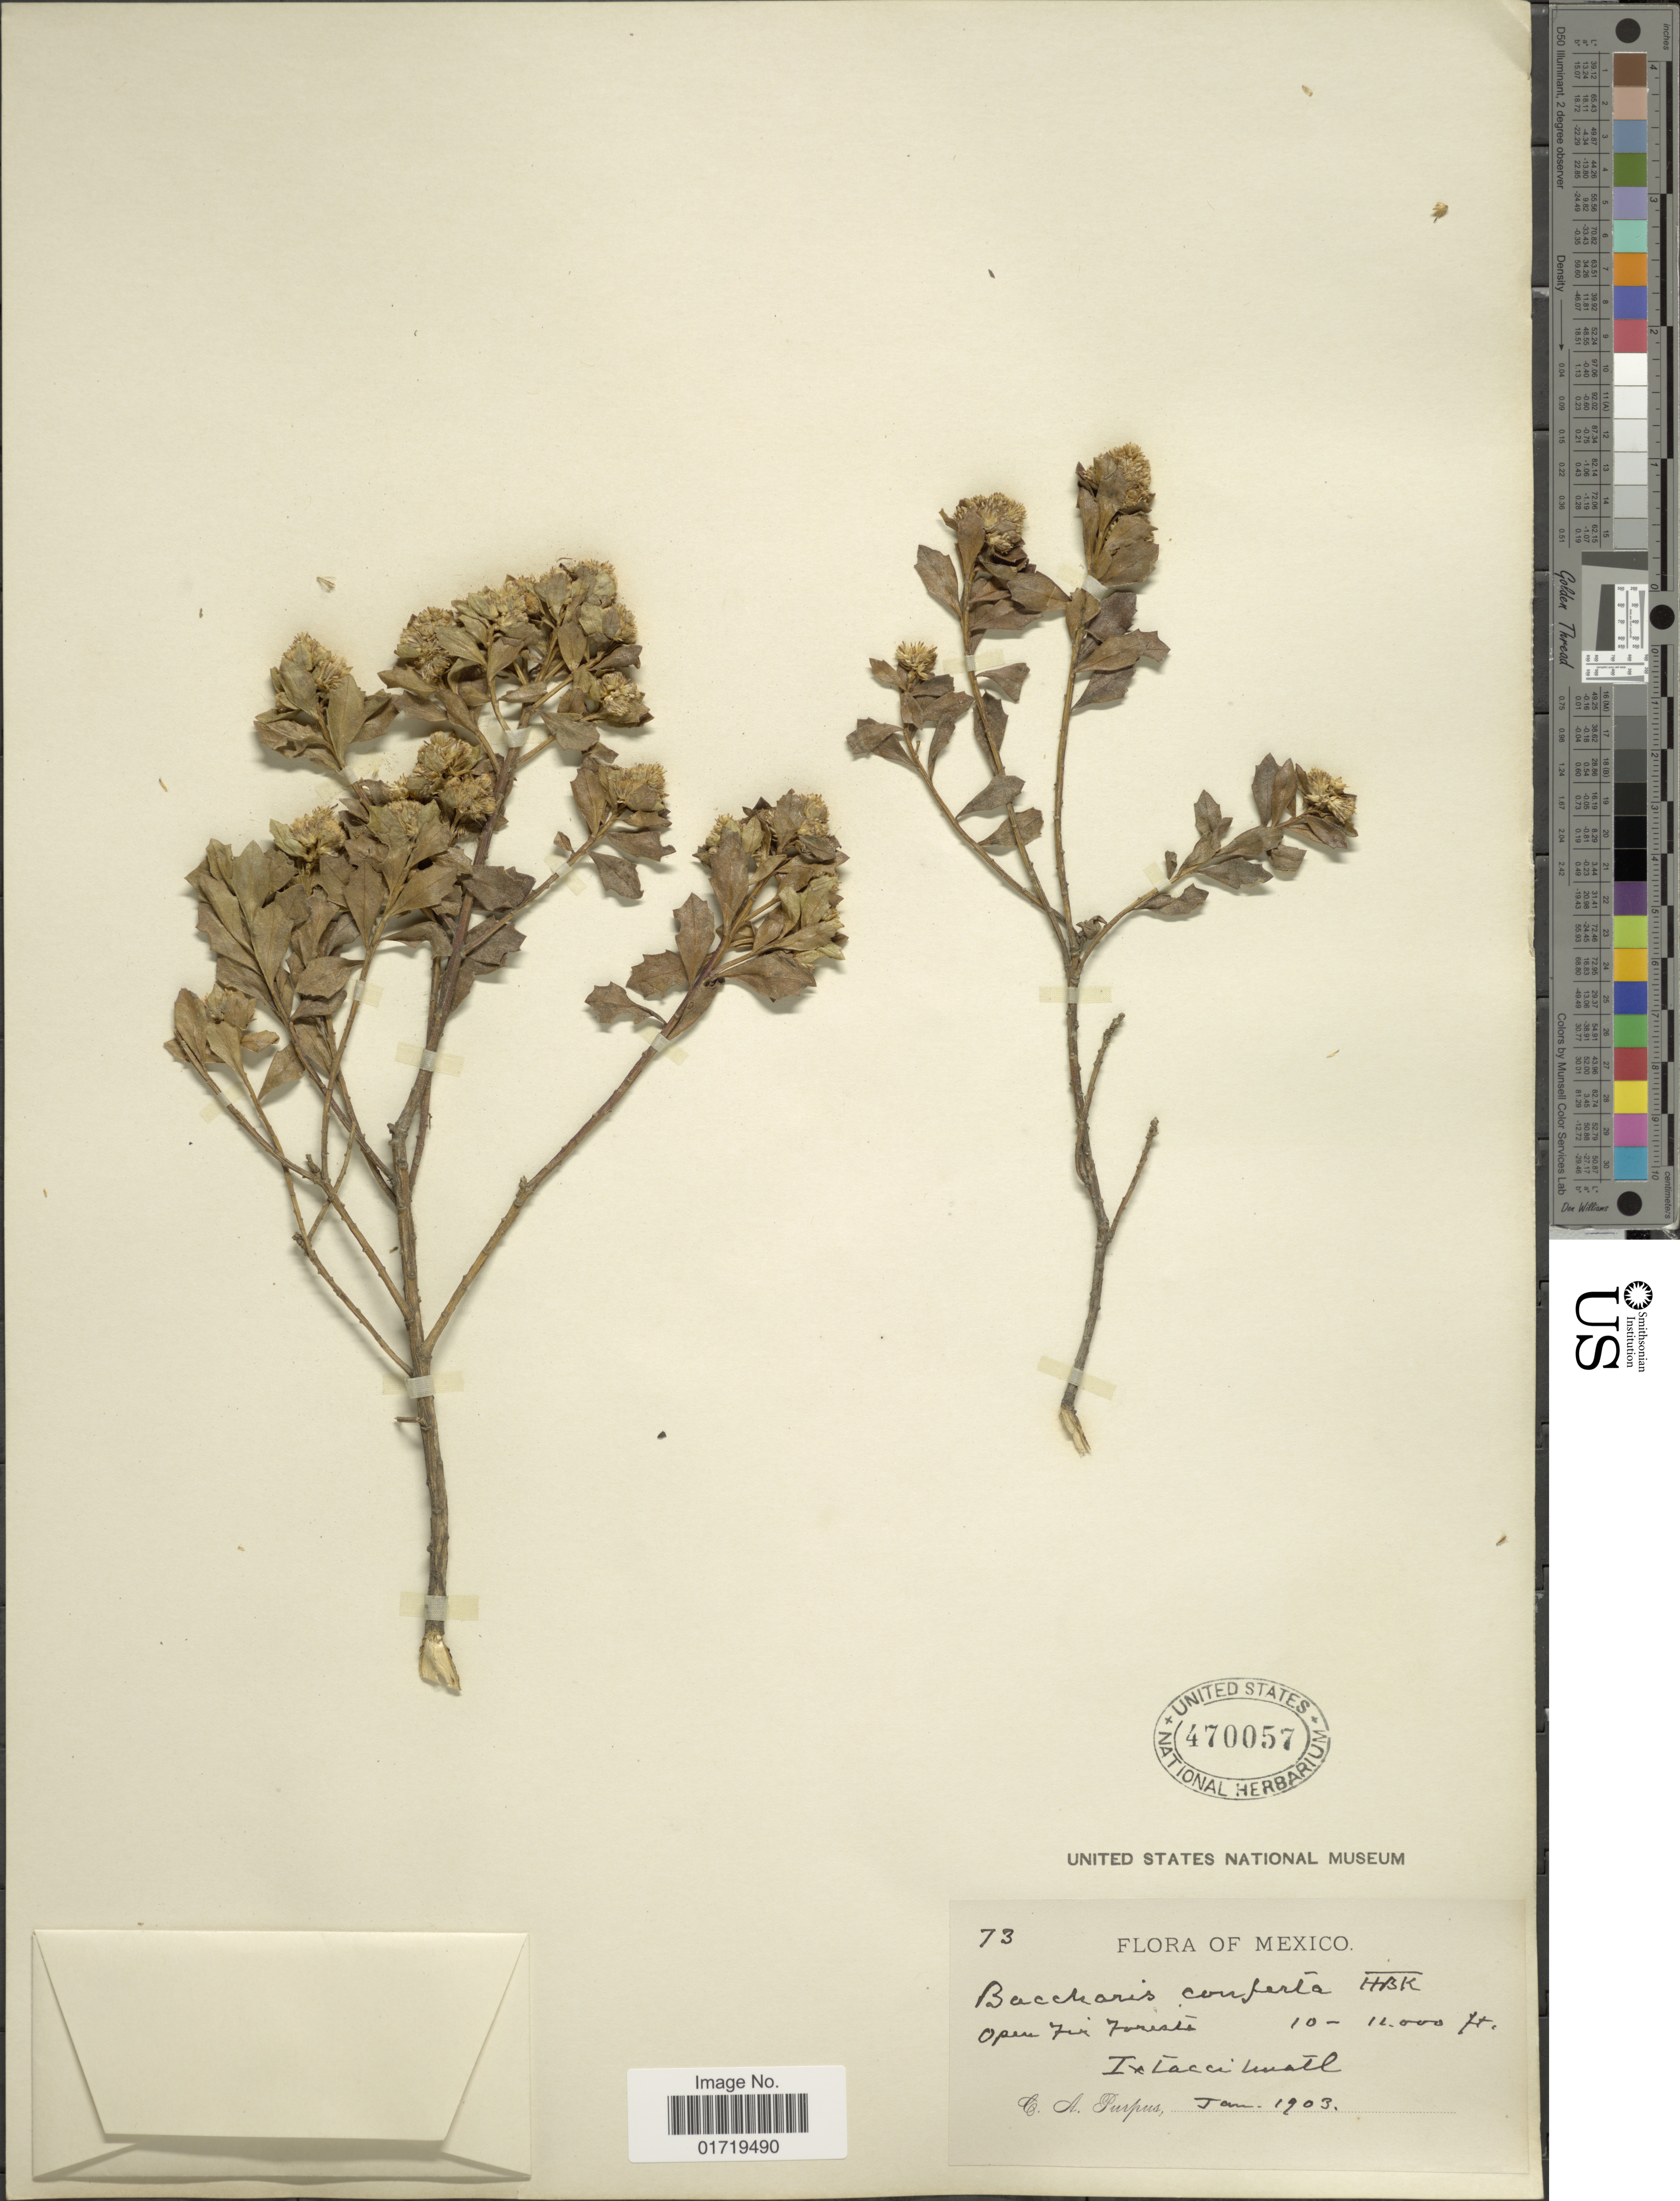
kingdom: Plantae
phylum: Tracheophyta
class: Magnoliopsida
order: Asterales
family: Asteraceae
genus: Baccharis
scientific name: Baccharis conferta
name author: Kunth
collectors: C. A. Purpus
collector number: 73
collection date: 1903-01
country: Mexico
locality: Iztaccihuatl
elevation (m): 3048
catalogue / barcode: US 470057